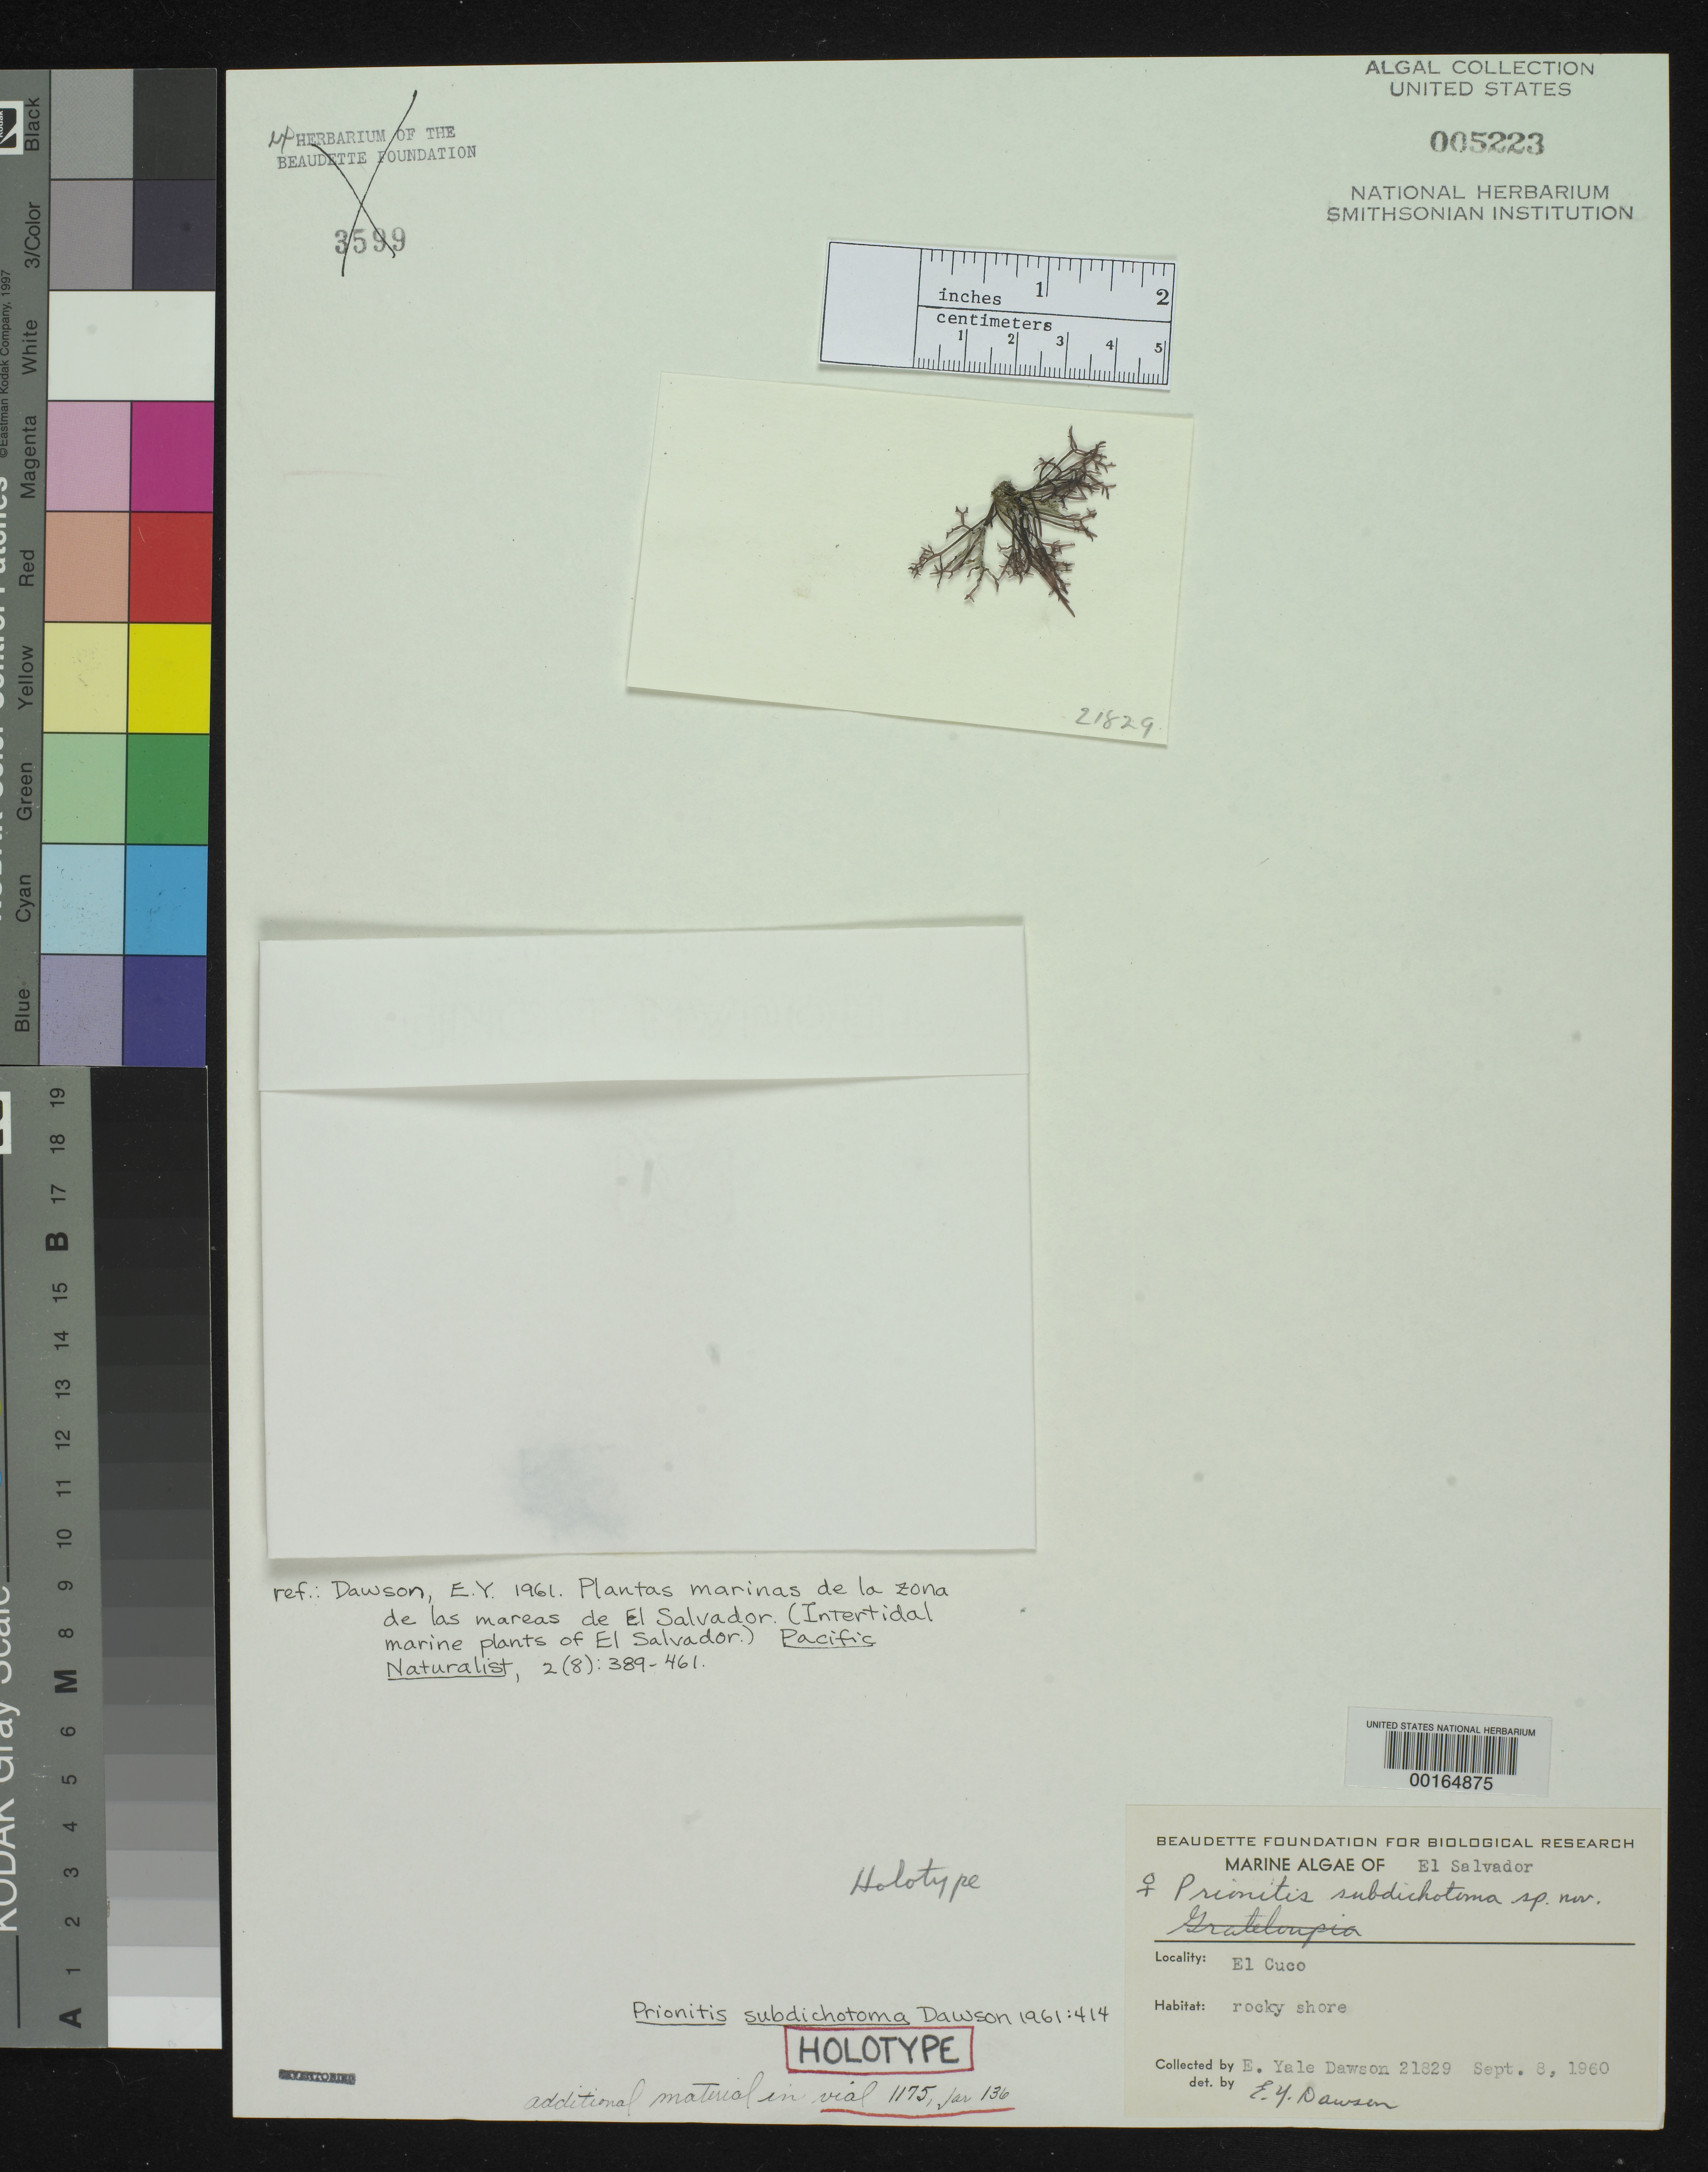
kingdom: Plantae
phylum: Rhodophyta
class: Florideophyceae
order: Cryptonemiales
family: Cryptonemiaceae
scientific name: Prionitis subdichotoma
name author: E.Y. Dawson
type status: Holotype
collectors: E. Y. Dawson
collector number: EYD 21829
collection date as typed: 08 Sep 1960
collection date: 1960-09-08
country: El Salvador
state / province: Usulután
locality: El Cuco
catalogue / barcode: US 5223